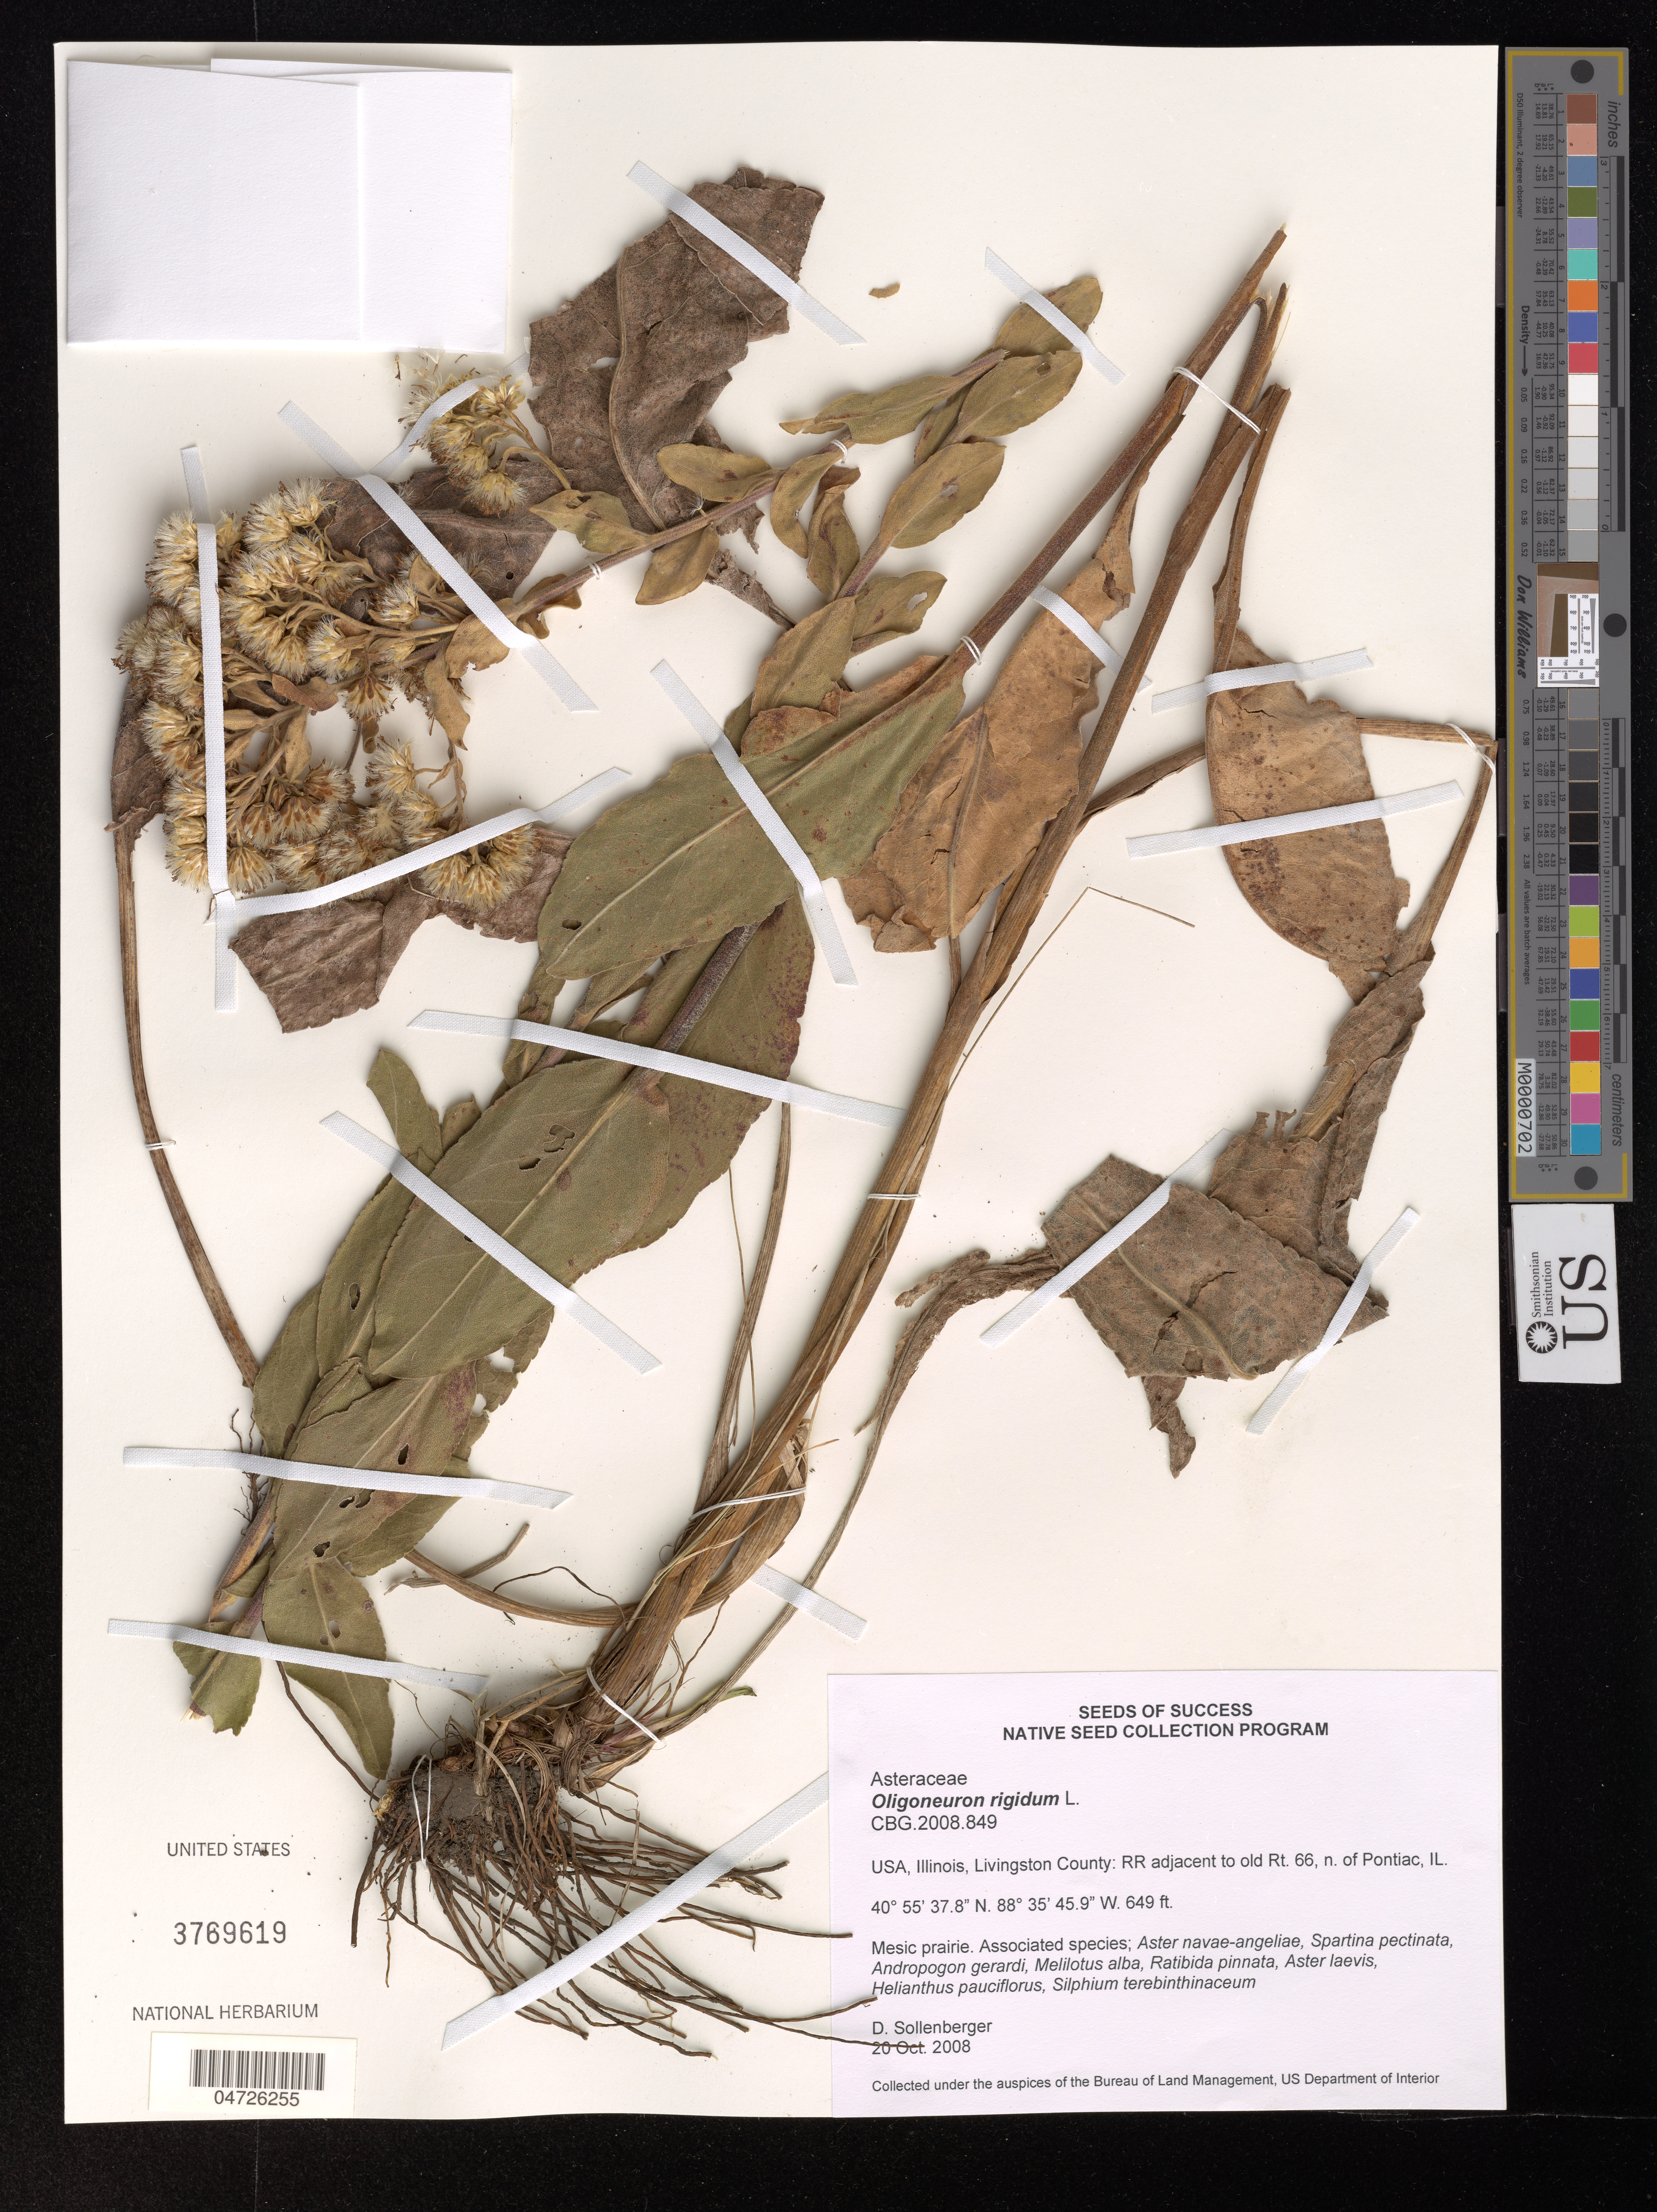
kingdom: Plantae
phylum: Tracheophyta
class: Magnoliopsida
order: Asterales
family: Asteraceae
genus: Oligoneuron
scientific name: Oligoneuron rigidum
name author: (L.) Small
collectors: D. Sollenberger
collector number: CBG.2008.849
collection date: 2008-10-20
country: United States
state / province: Illinois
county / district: Livingston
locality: Livingston County: RR adjacent to old Rt. 66, n. of Pontiac, IL.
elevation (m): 198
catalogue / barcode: US 3769619